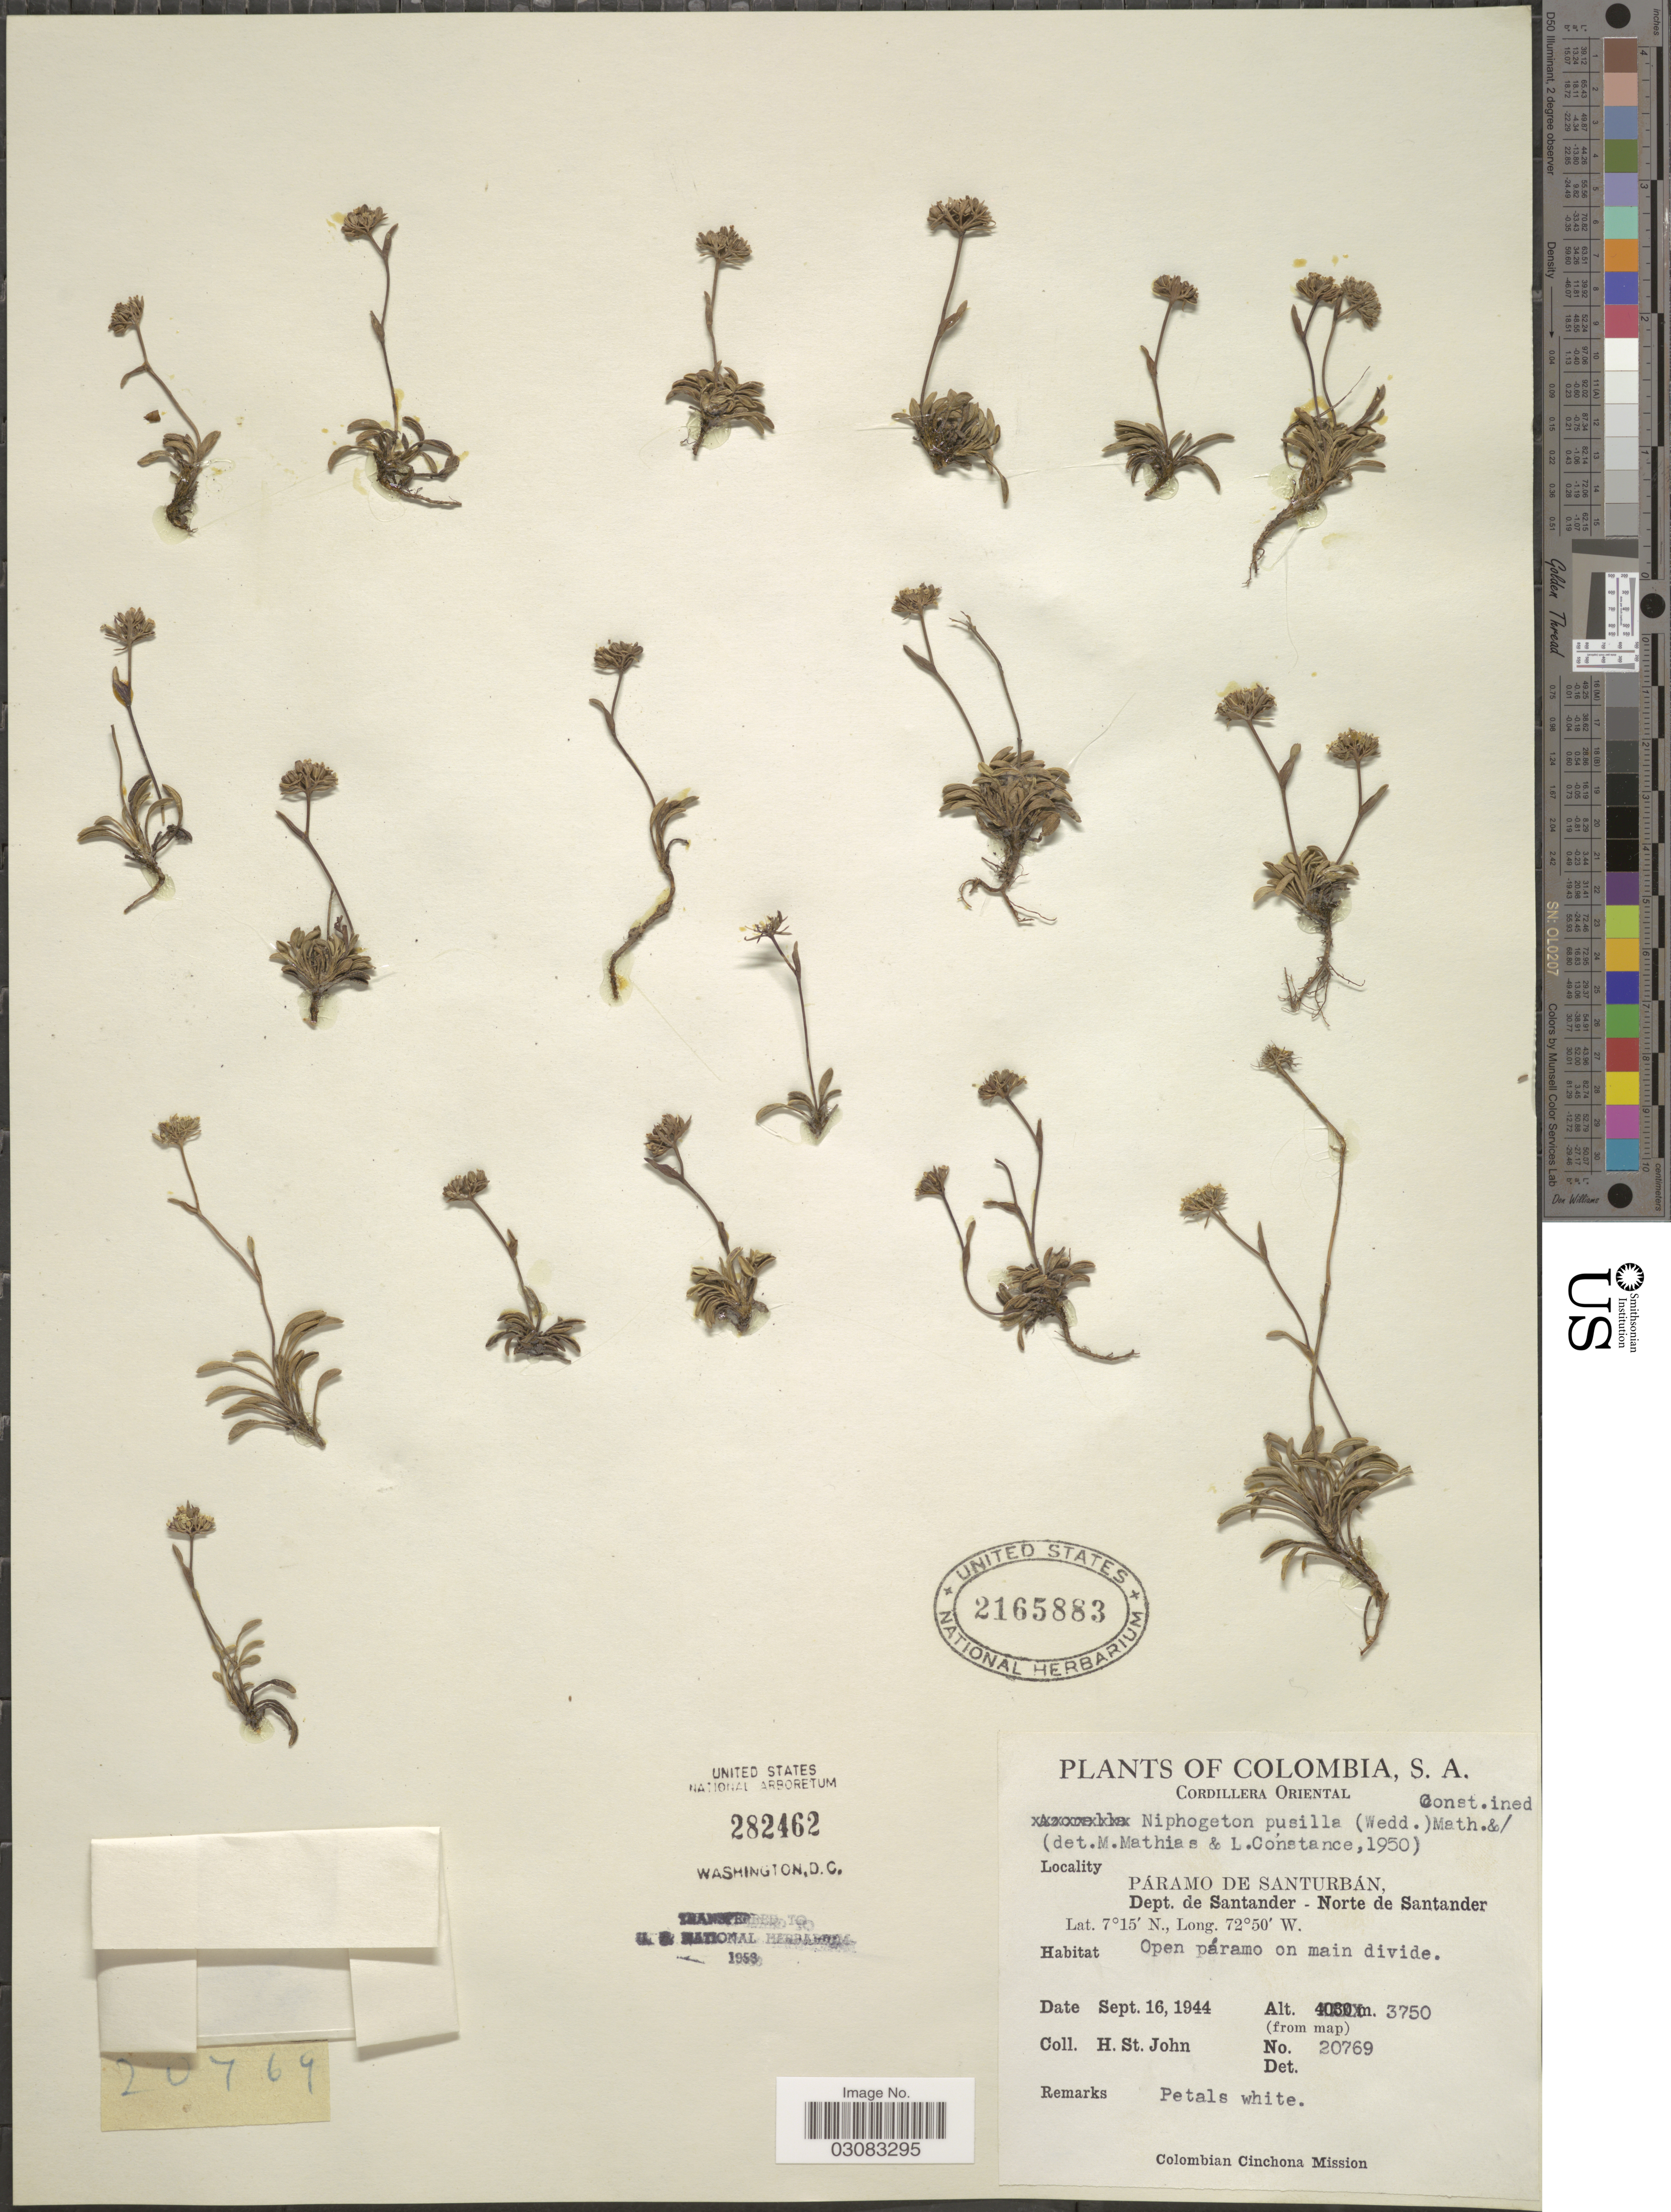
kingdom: Plantae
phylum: Tracheophyta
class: Magnoliopsida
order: Apiales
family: Apiaceae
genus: Niphogeton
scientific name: Niphogeton pusilla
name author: (Wedd.) Mathias & Constance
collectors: H. St. John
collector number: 20769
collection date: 1944-09-16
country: Colombia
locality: Cordillera Oriental. Páramo de Santurbán, Dept. de Santander-Norte de Santander.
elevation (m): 3750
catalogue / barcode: US 2165883